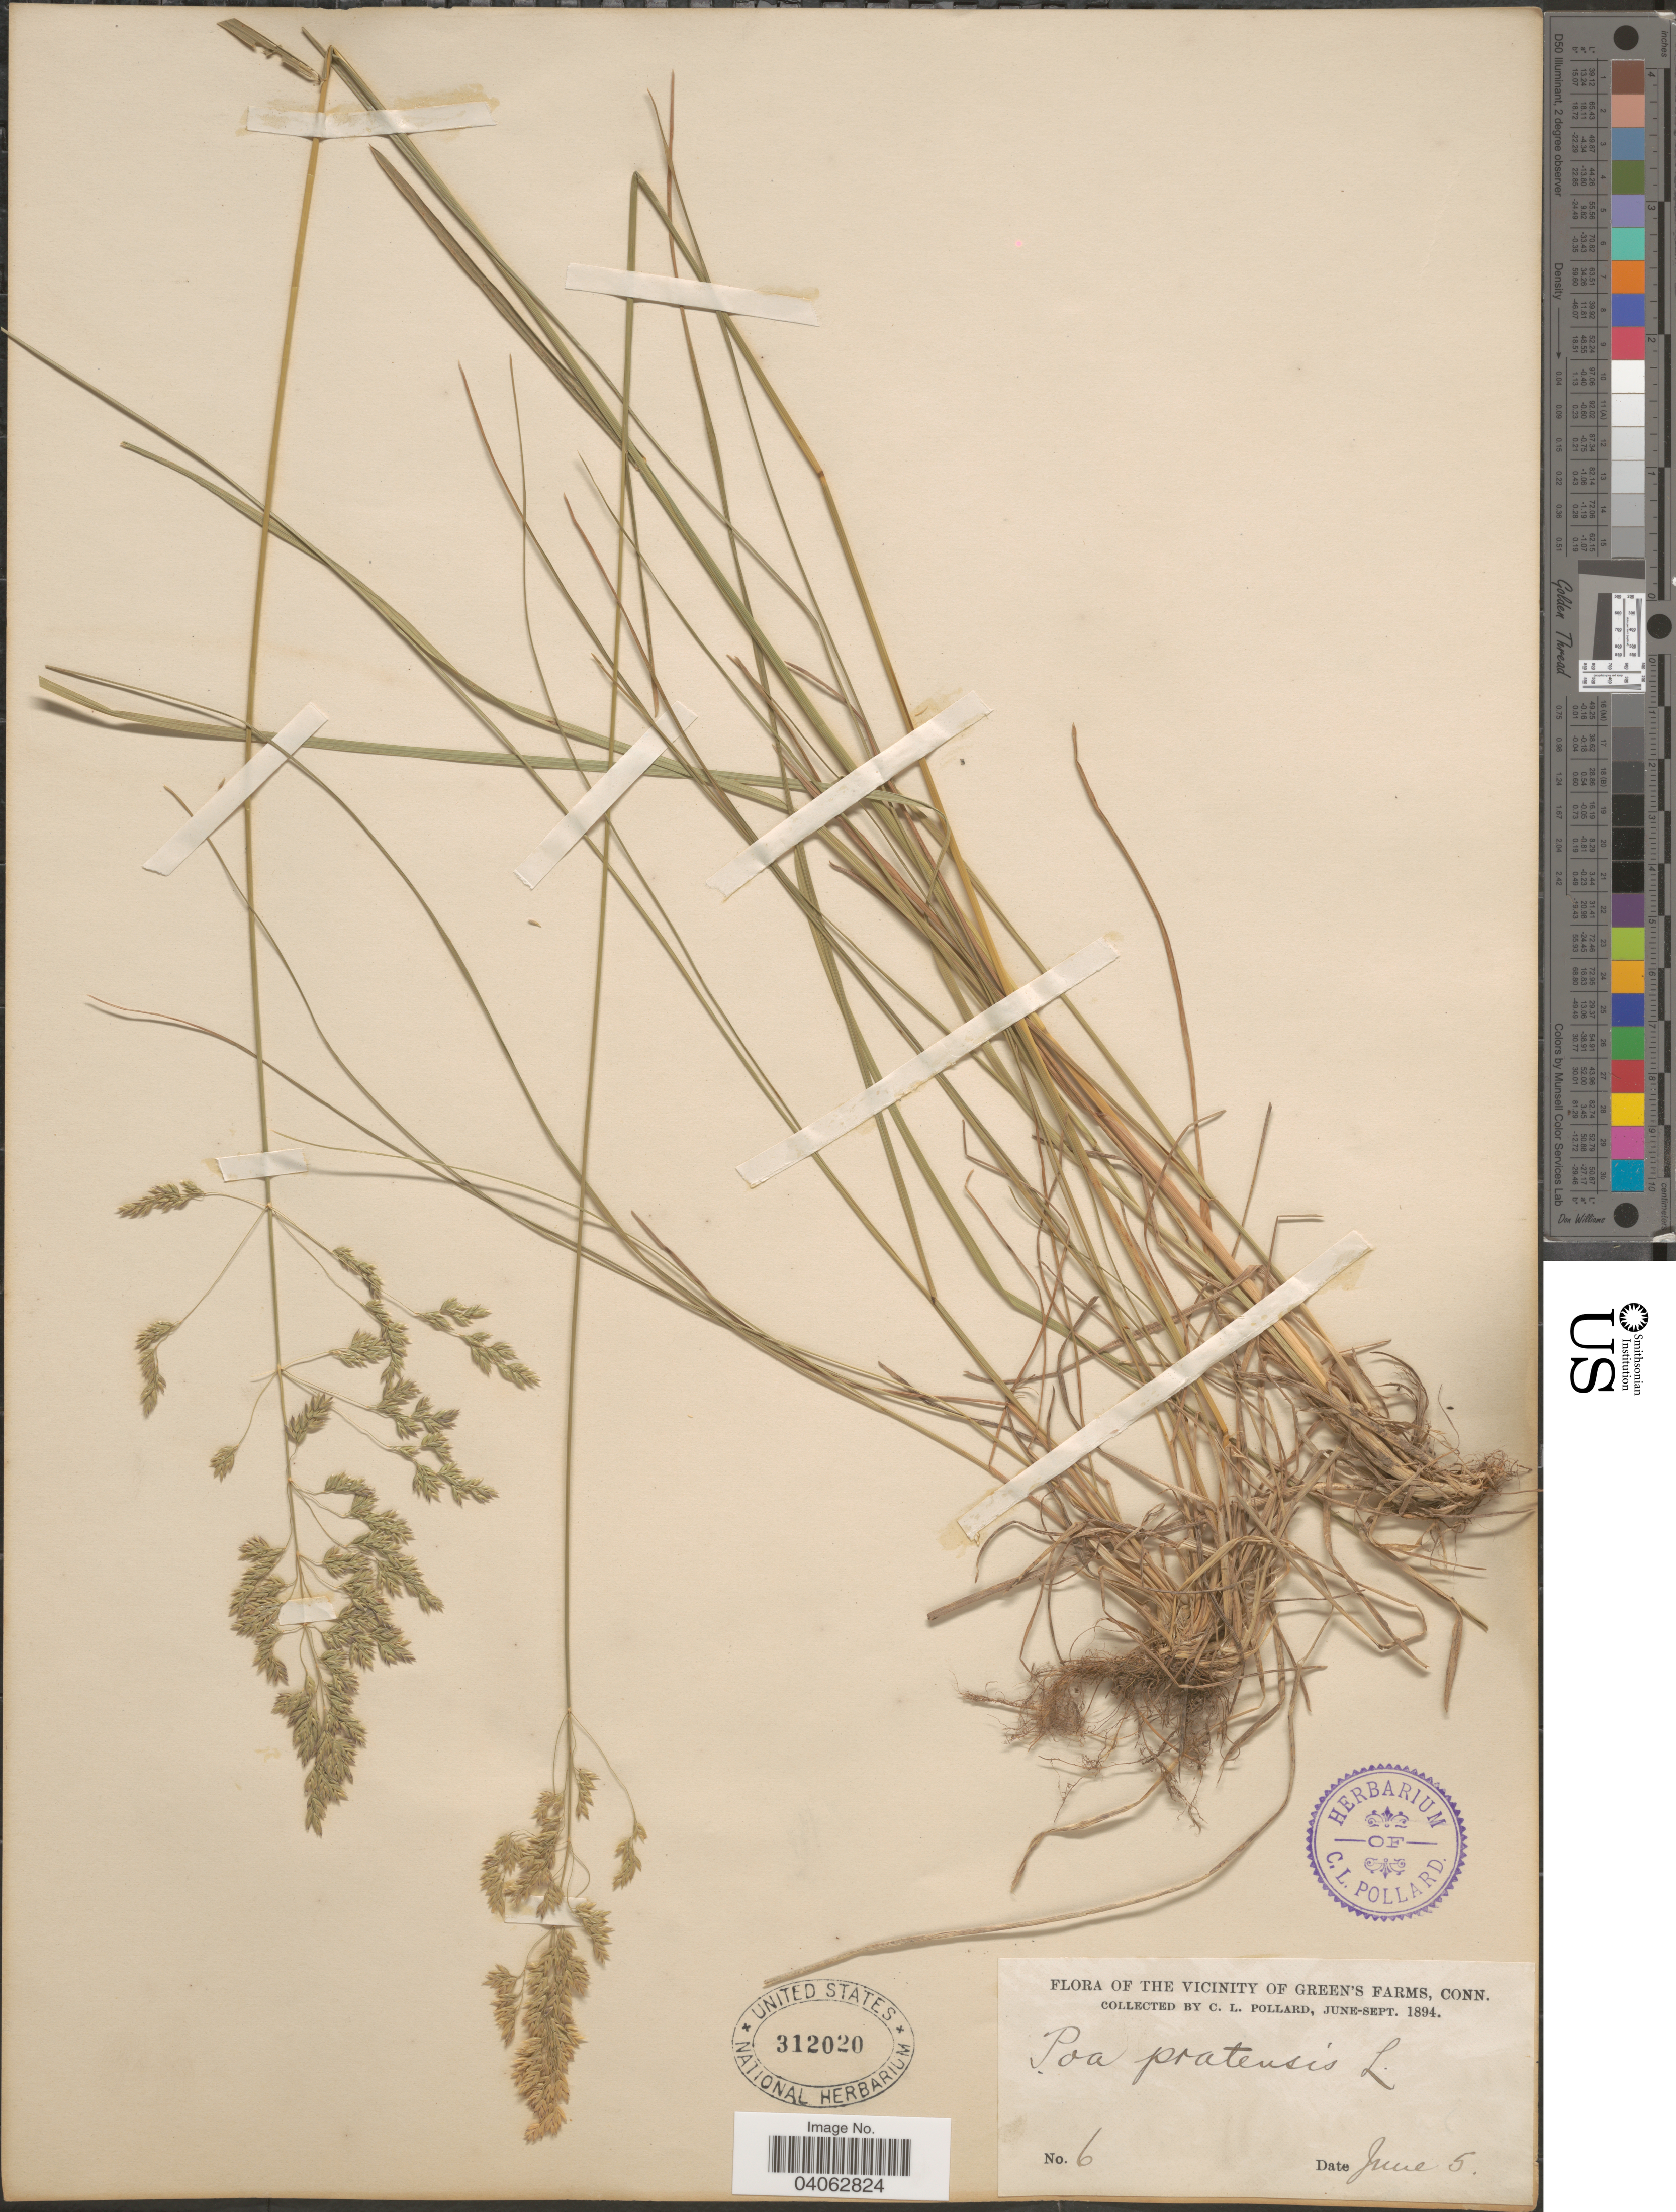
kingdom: Plantae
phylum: Tracheophyta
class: Liliopsida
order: Poales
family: Poaceae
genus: Poa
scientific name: Poa pratensis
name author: L.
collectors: C. L. Pollard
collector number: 6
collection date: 1894-06-05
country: United States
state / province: Connecticut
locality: The vicinity of Green's Farms.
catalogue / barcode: US 312020